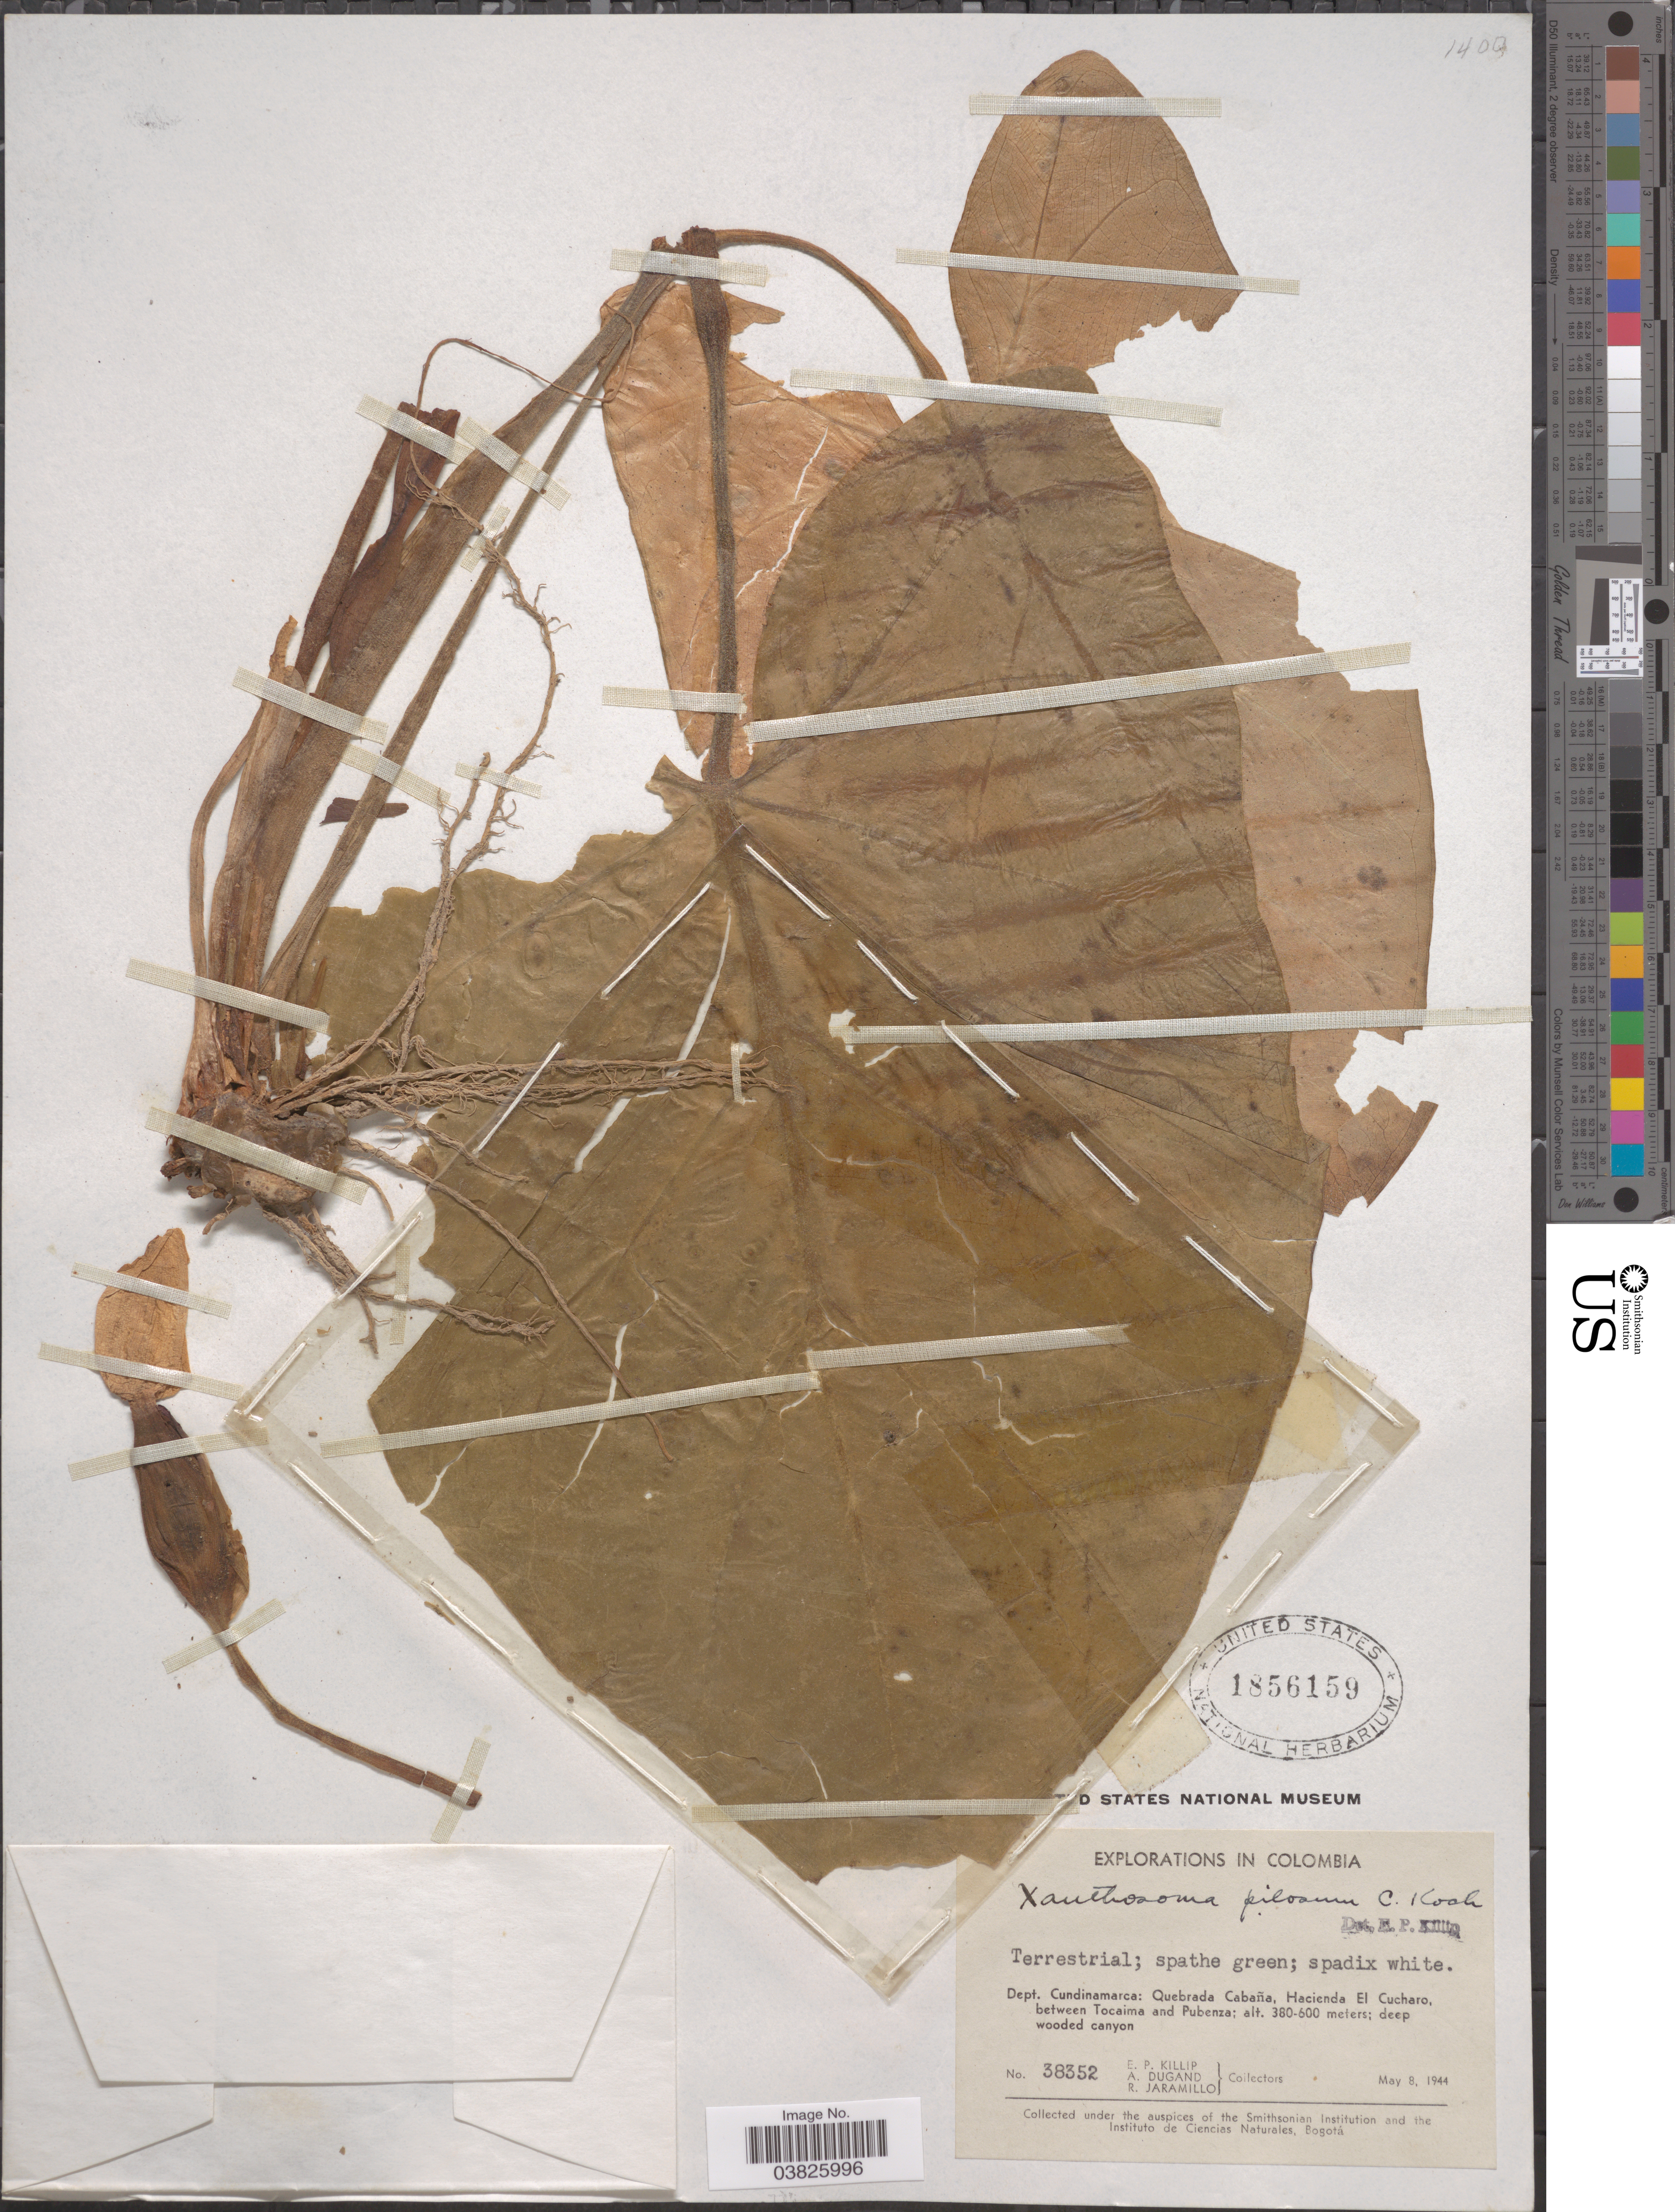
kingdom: Plantae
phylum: Tracheophyta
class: Liliopsida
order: Alismatales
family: Araceae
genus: Xanthosoma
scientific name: Xanthosoma pilosum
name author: K. Koch & Augustin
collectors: E. P. Killip, A. Dugand & R. Jaramillo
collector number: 38352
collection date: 1944-05-08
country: Colombia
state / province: Cundinamarca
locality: Dept. Cundinamarca: Quebrada Cabaña, Hacienda El Cucharo, between Tocaima and Pubenza.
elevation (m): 380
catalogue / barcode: US 1856159